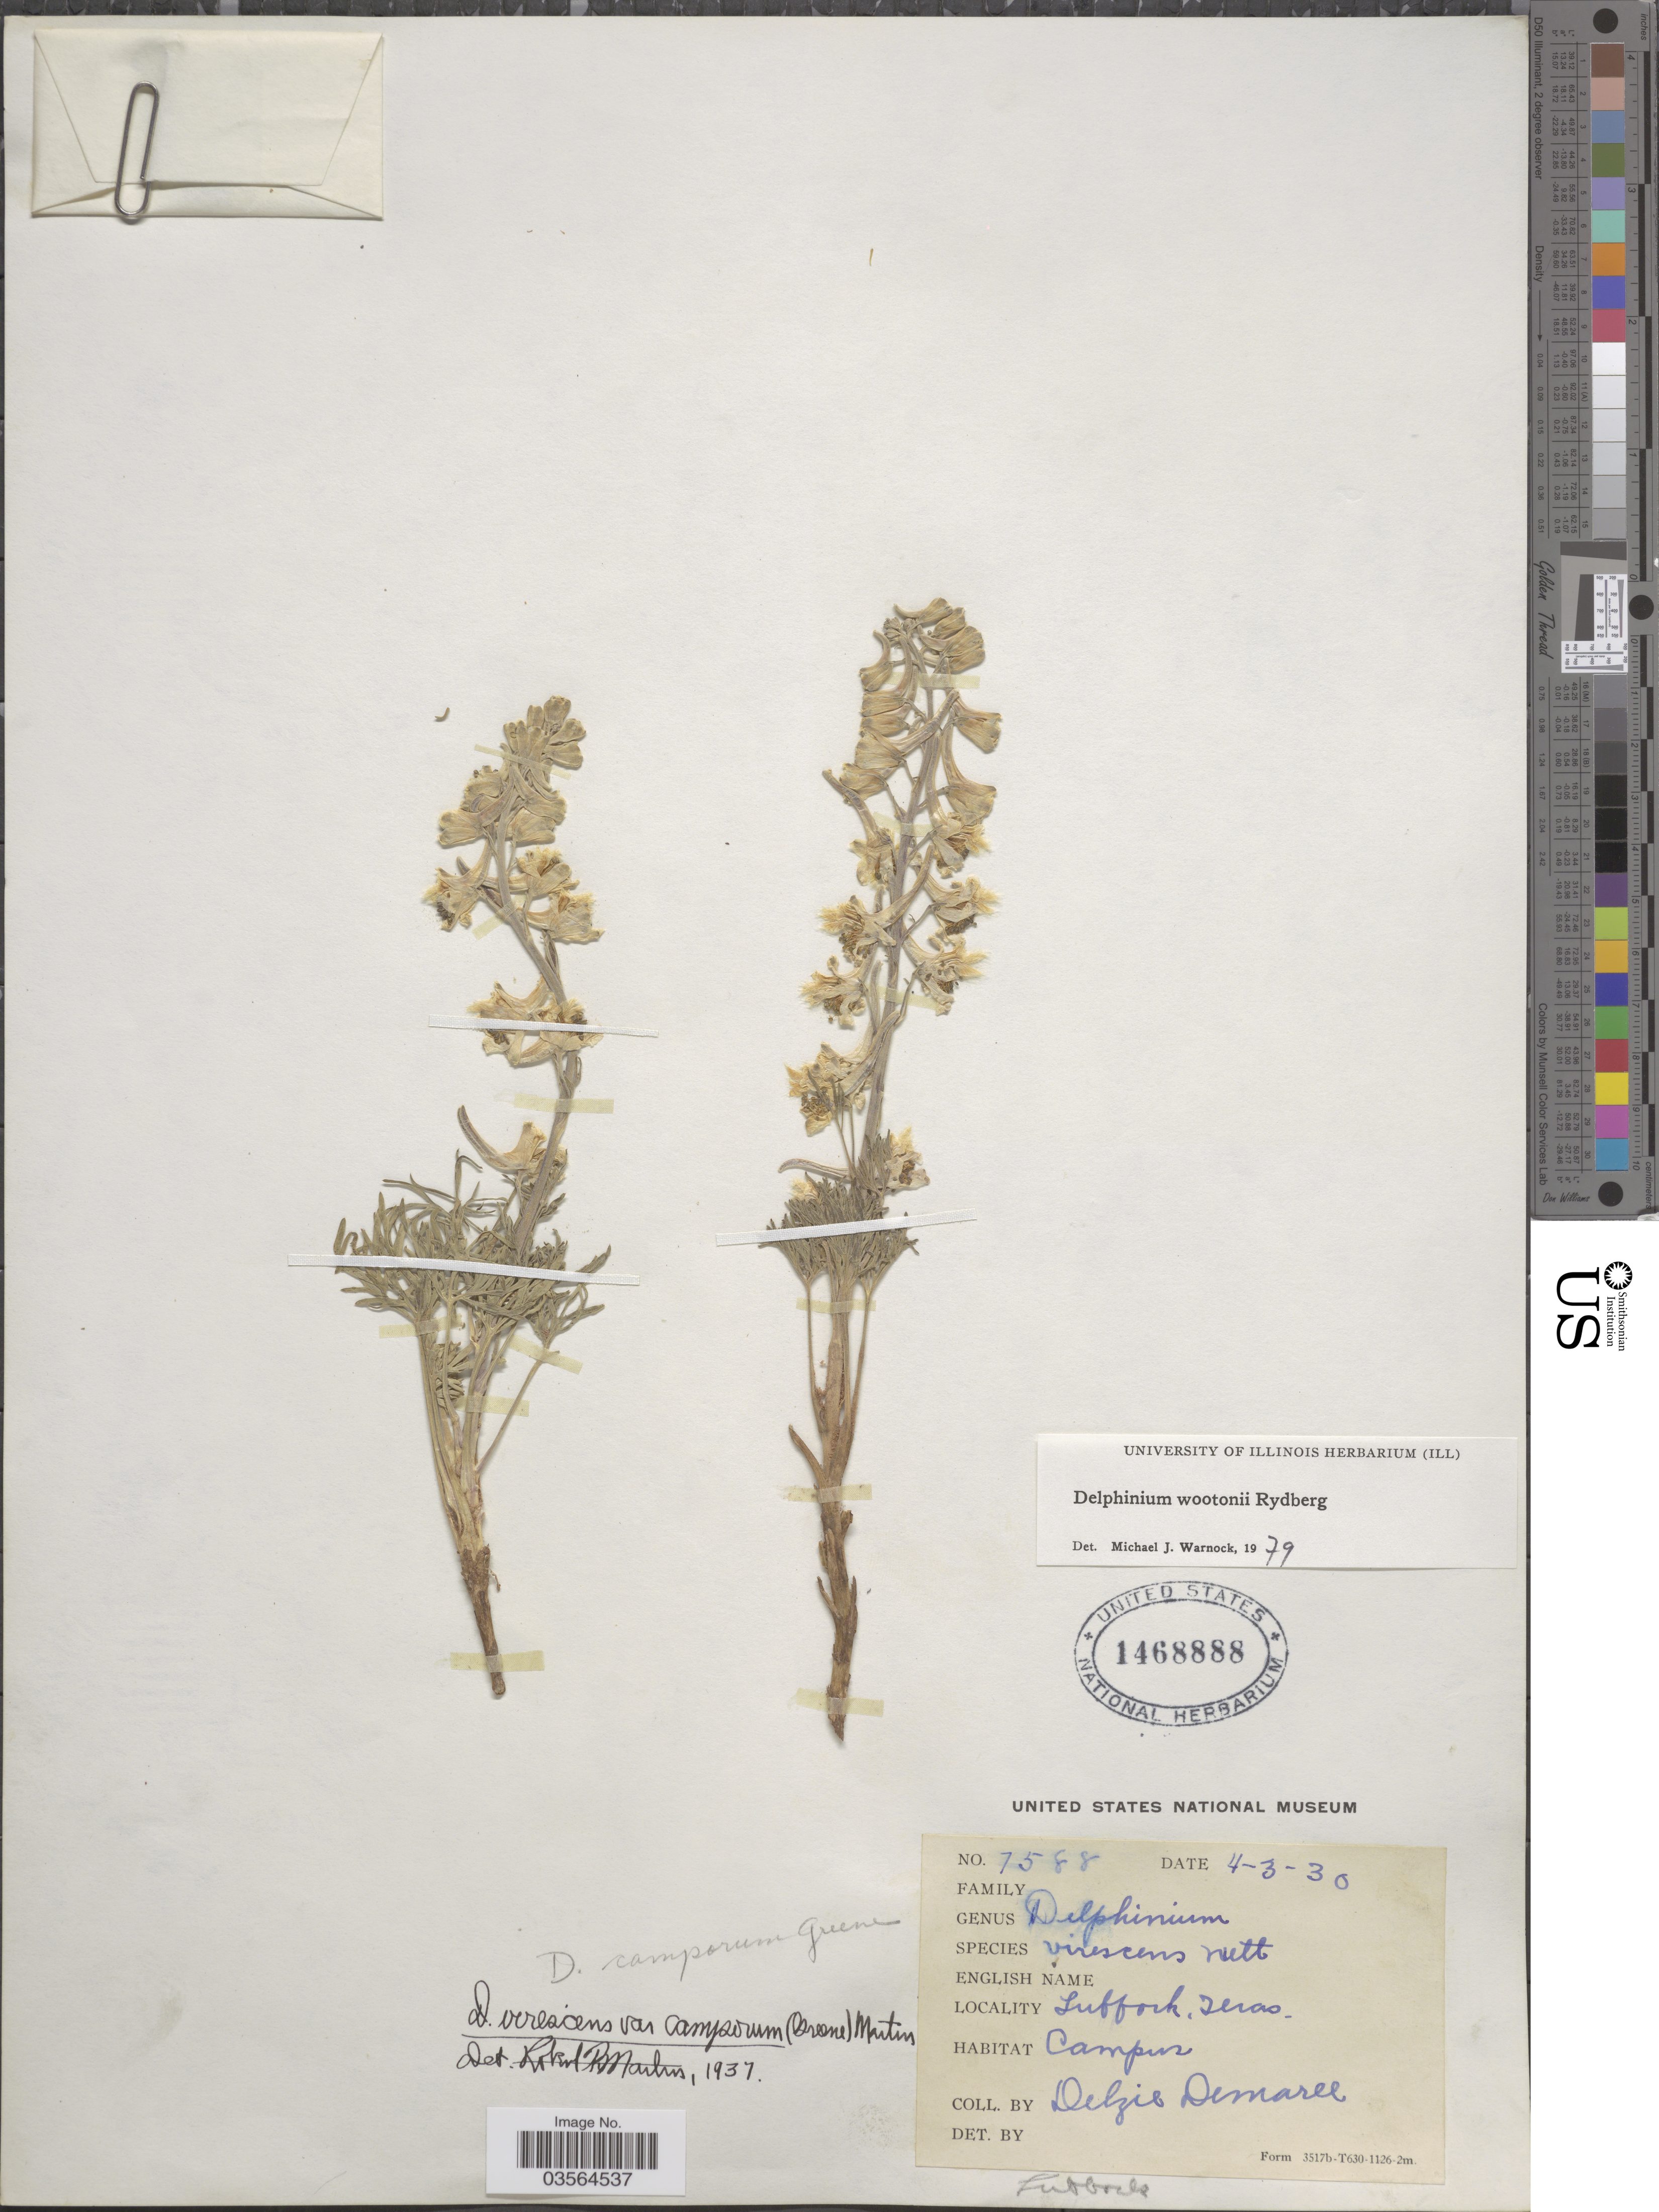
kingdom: Plantae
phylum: Tracheophyta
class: Magnoliopsida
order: Ranunculales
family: Ranunculaceae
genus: Delphinium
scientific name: Delphinium wootonii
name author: Rydb.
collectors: D. Demaree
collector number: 7588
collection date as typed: Transcribed d/m/y: 3/4/30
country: United States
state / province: Texas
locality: Lubbock. Campus.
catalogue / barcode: US 1468888